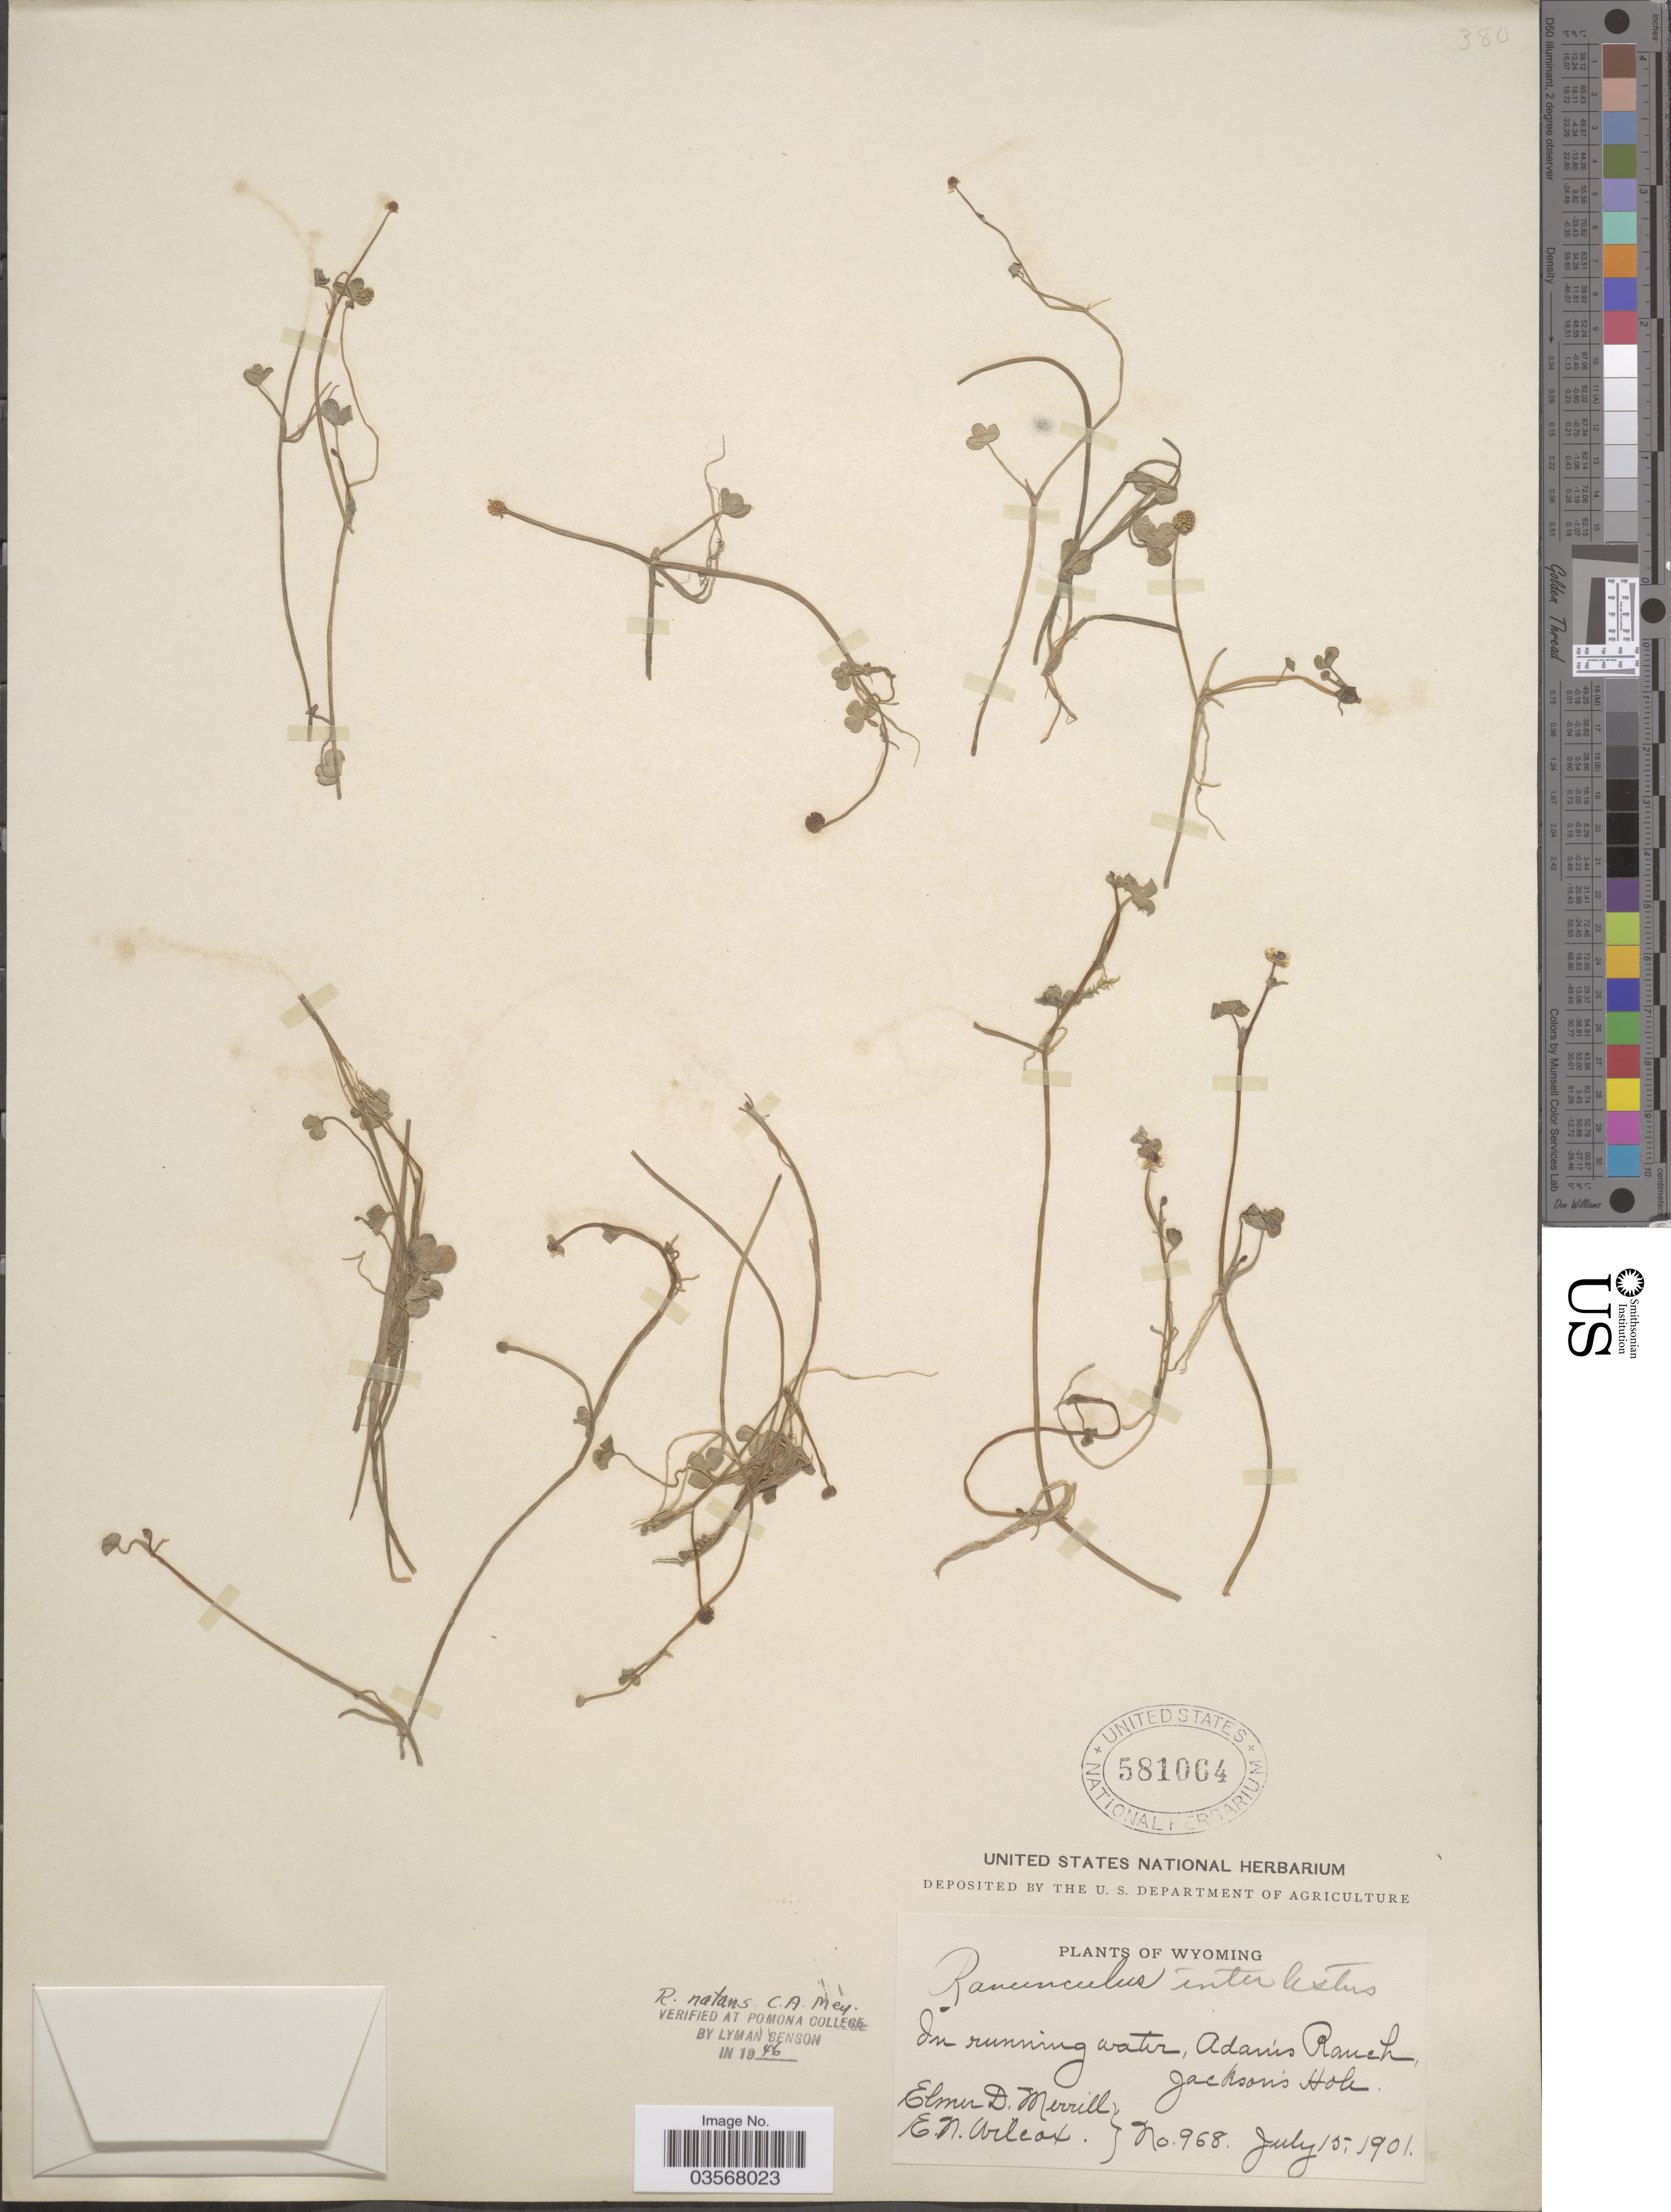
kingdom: Plantae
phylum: Tracheophyta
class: Magnoliopsida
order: Ranunculales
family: Ranunculaceae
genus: Ranunculus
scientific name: Ranunculus natans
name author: C.A. Mey.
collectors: E. D. Merrill & E. Wilcox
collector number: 968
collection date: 1901-07-15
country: United States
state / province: Wyoming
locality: Adam's Ranch, Jacksons Hole.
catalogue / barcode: US 581064